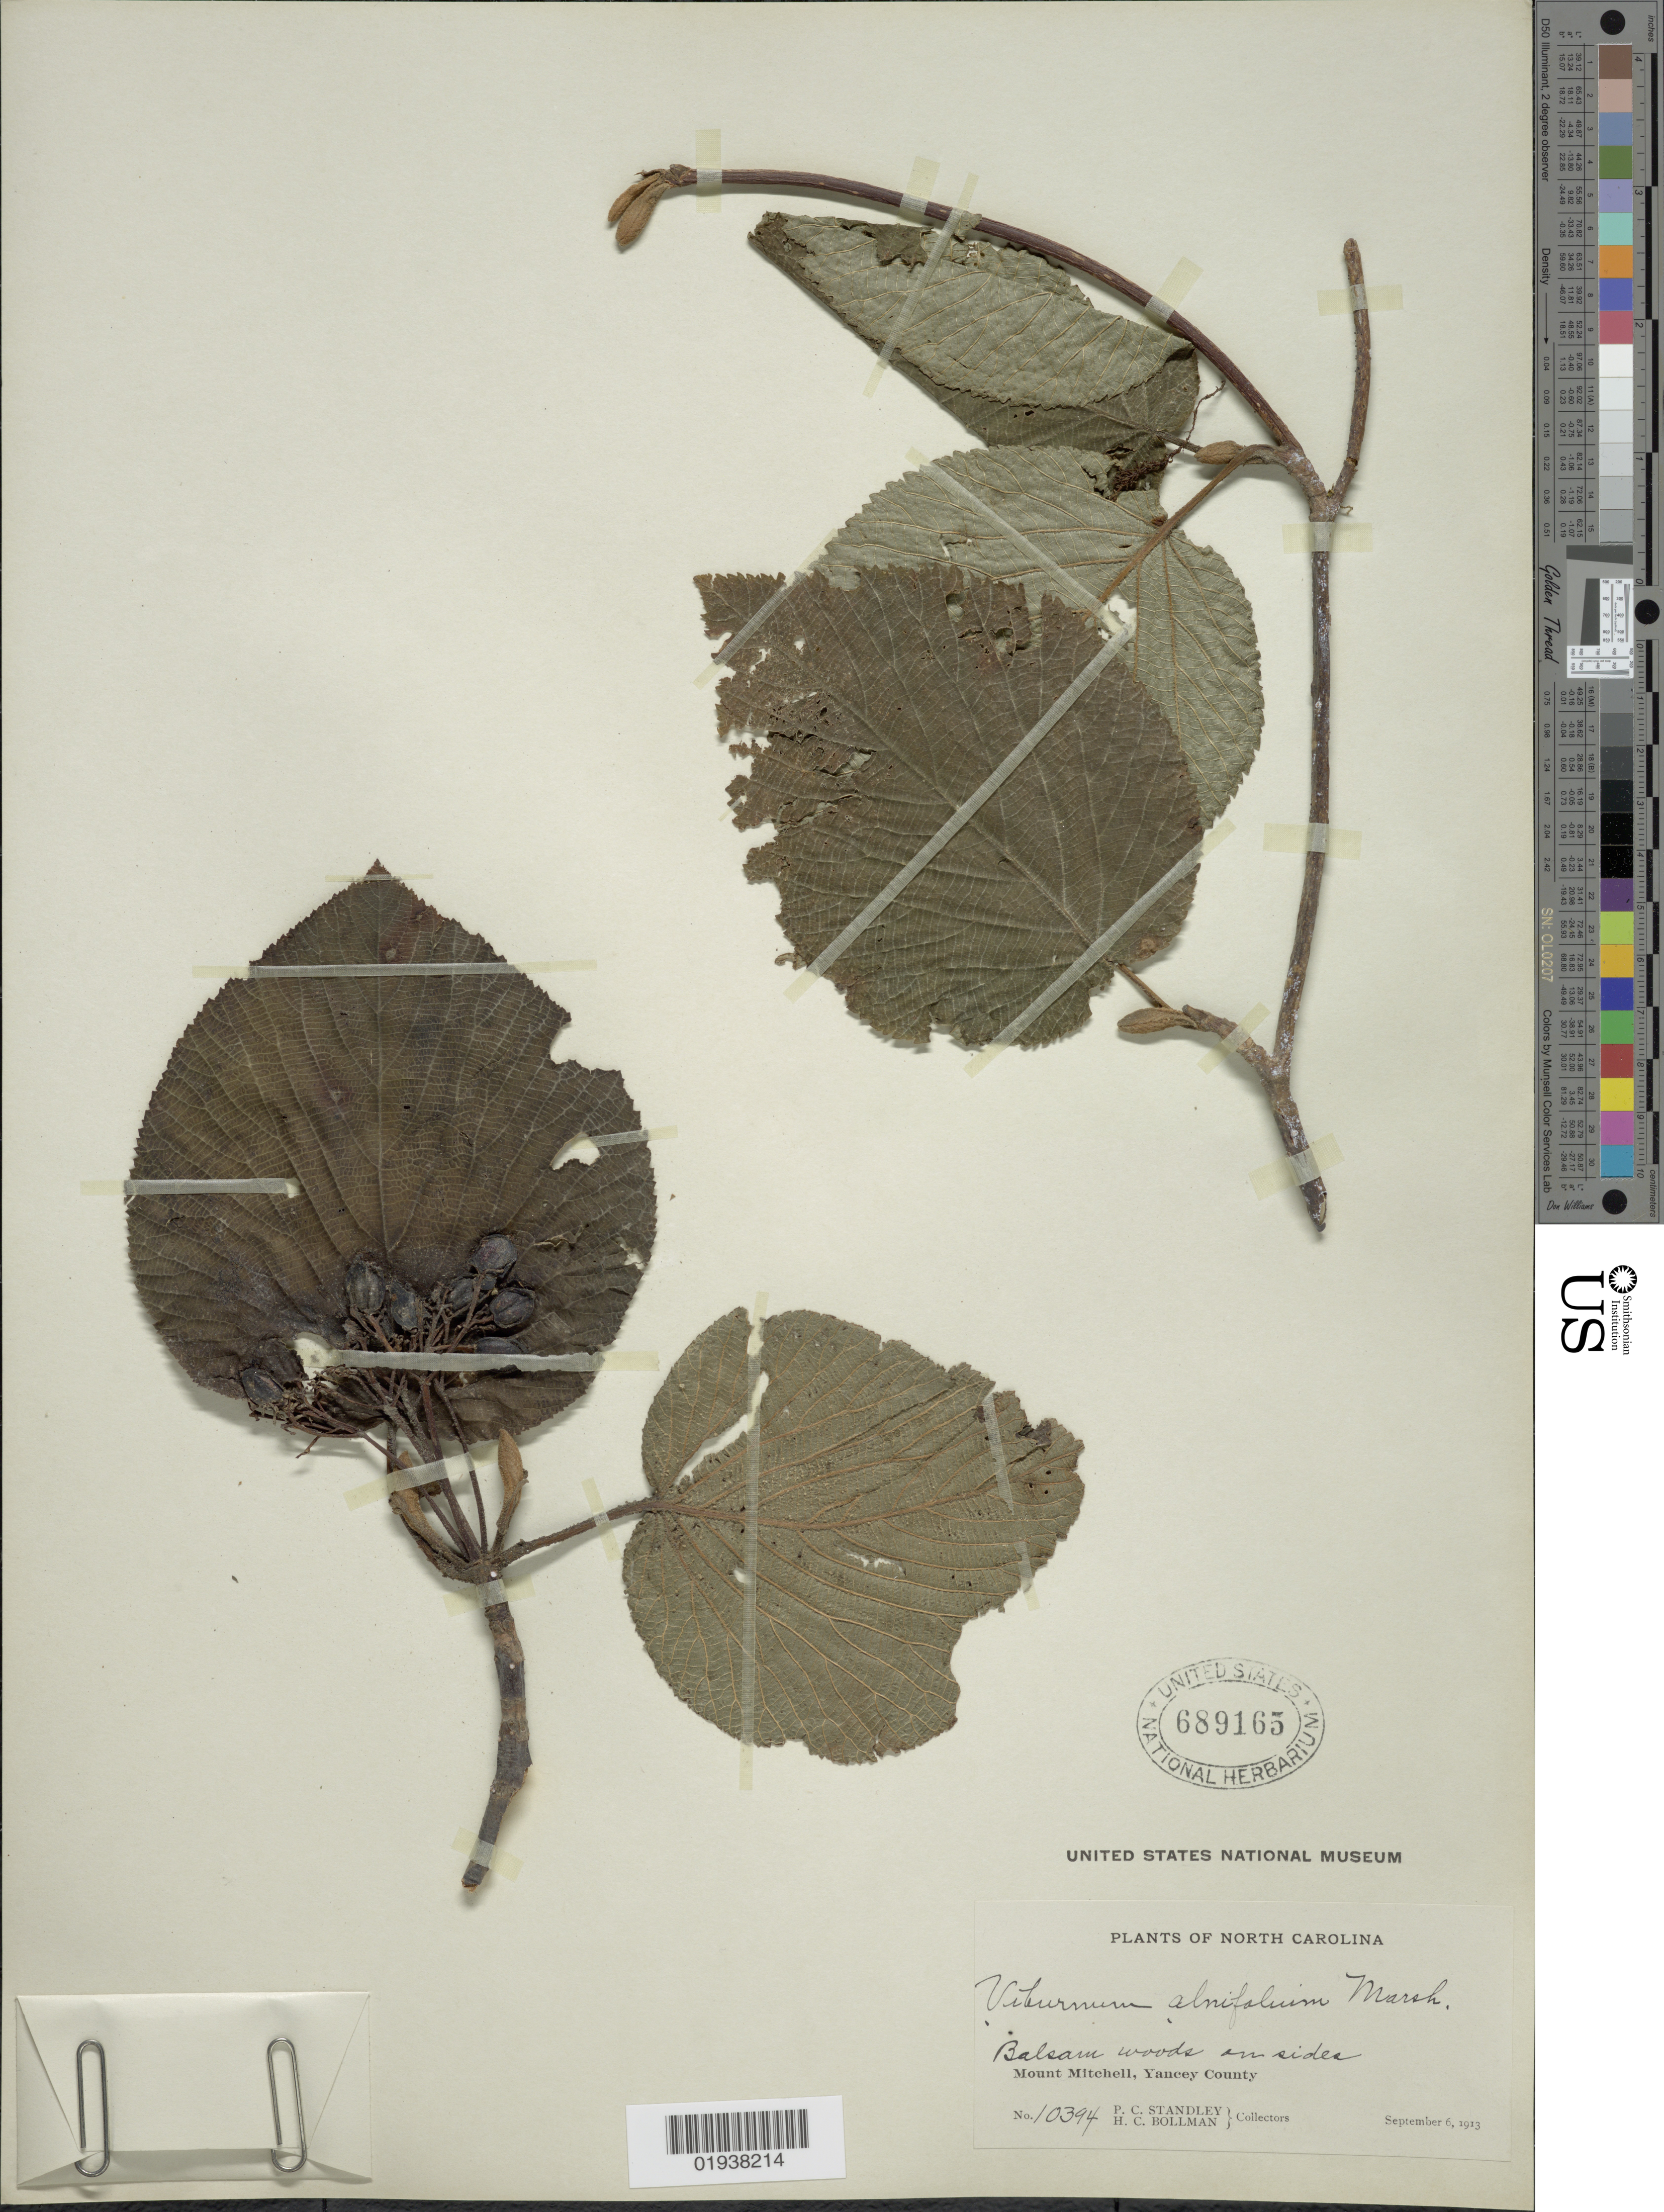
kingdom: Plantae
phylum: Tracheophyta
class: Magnoliopsida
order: Dipsacales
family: Viburnaceae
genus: Viburnum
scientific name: Viburnum alnifolium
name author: Marshall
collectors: P. C. Standley & H. C. Bollman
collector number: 10394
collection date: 1913-09-06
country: United States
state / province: North Carolina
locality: Balsam woods on sides. Mount Mitchell, Yancey County.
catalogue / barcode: US 689165